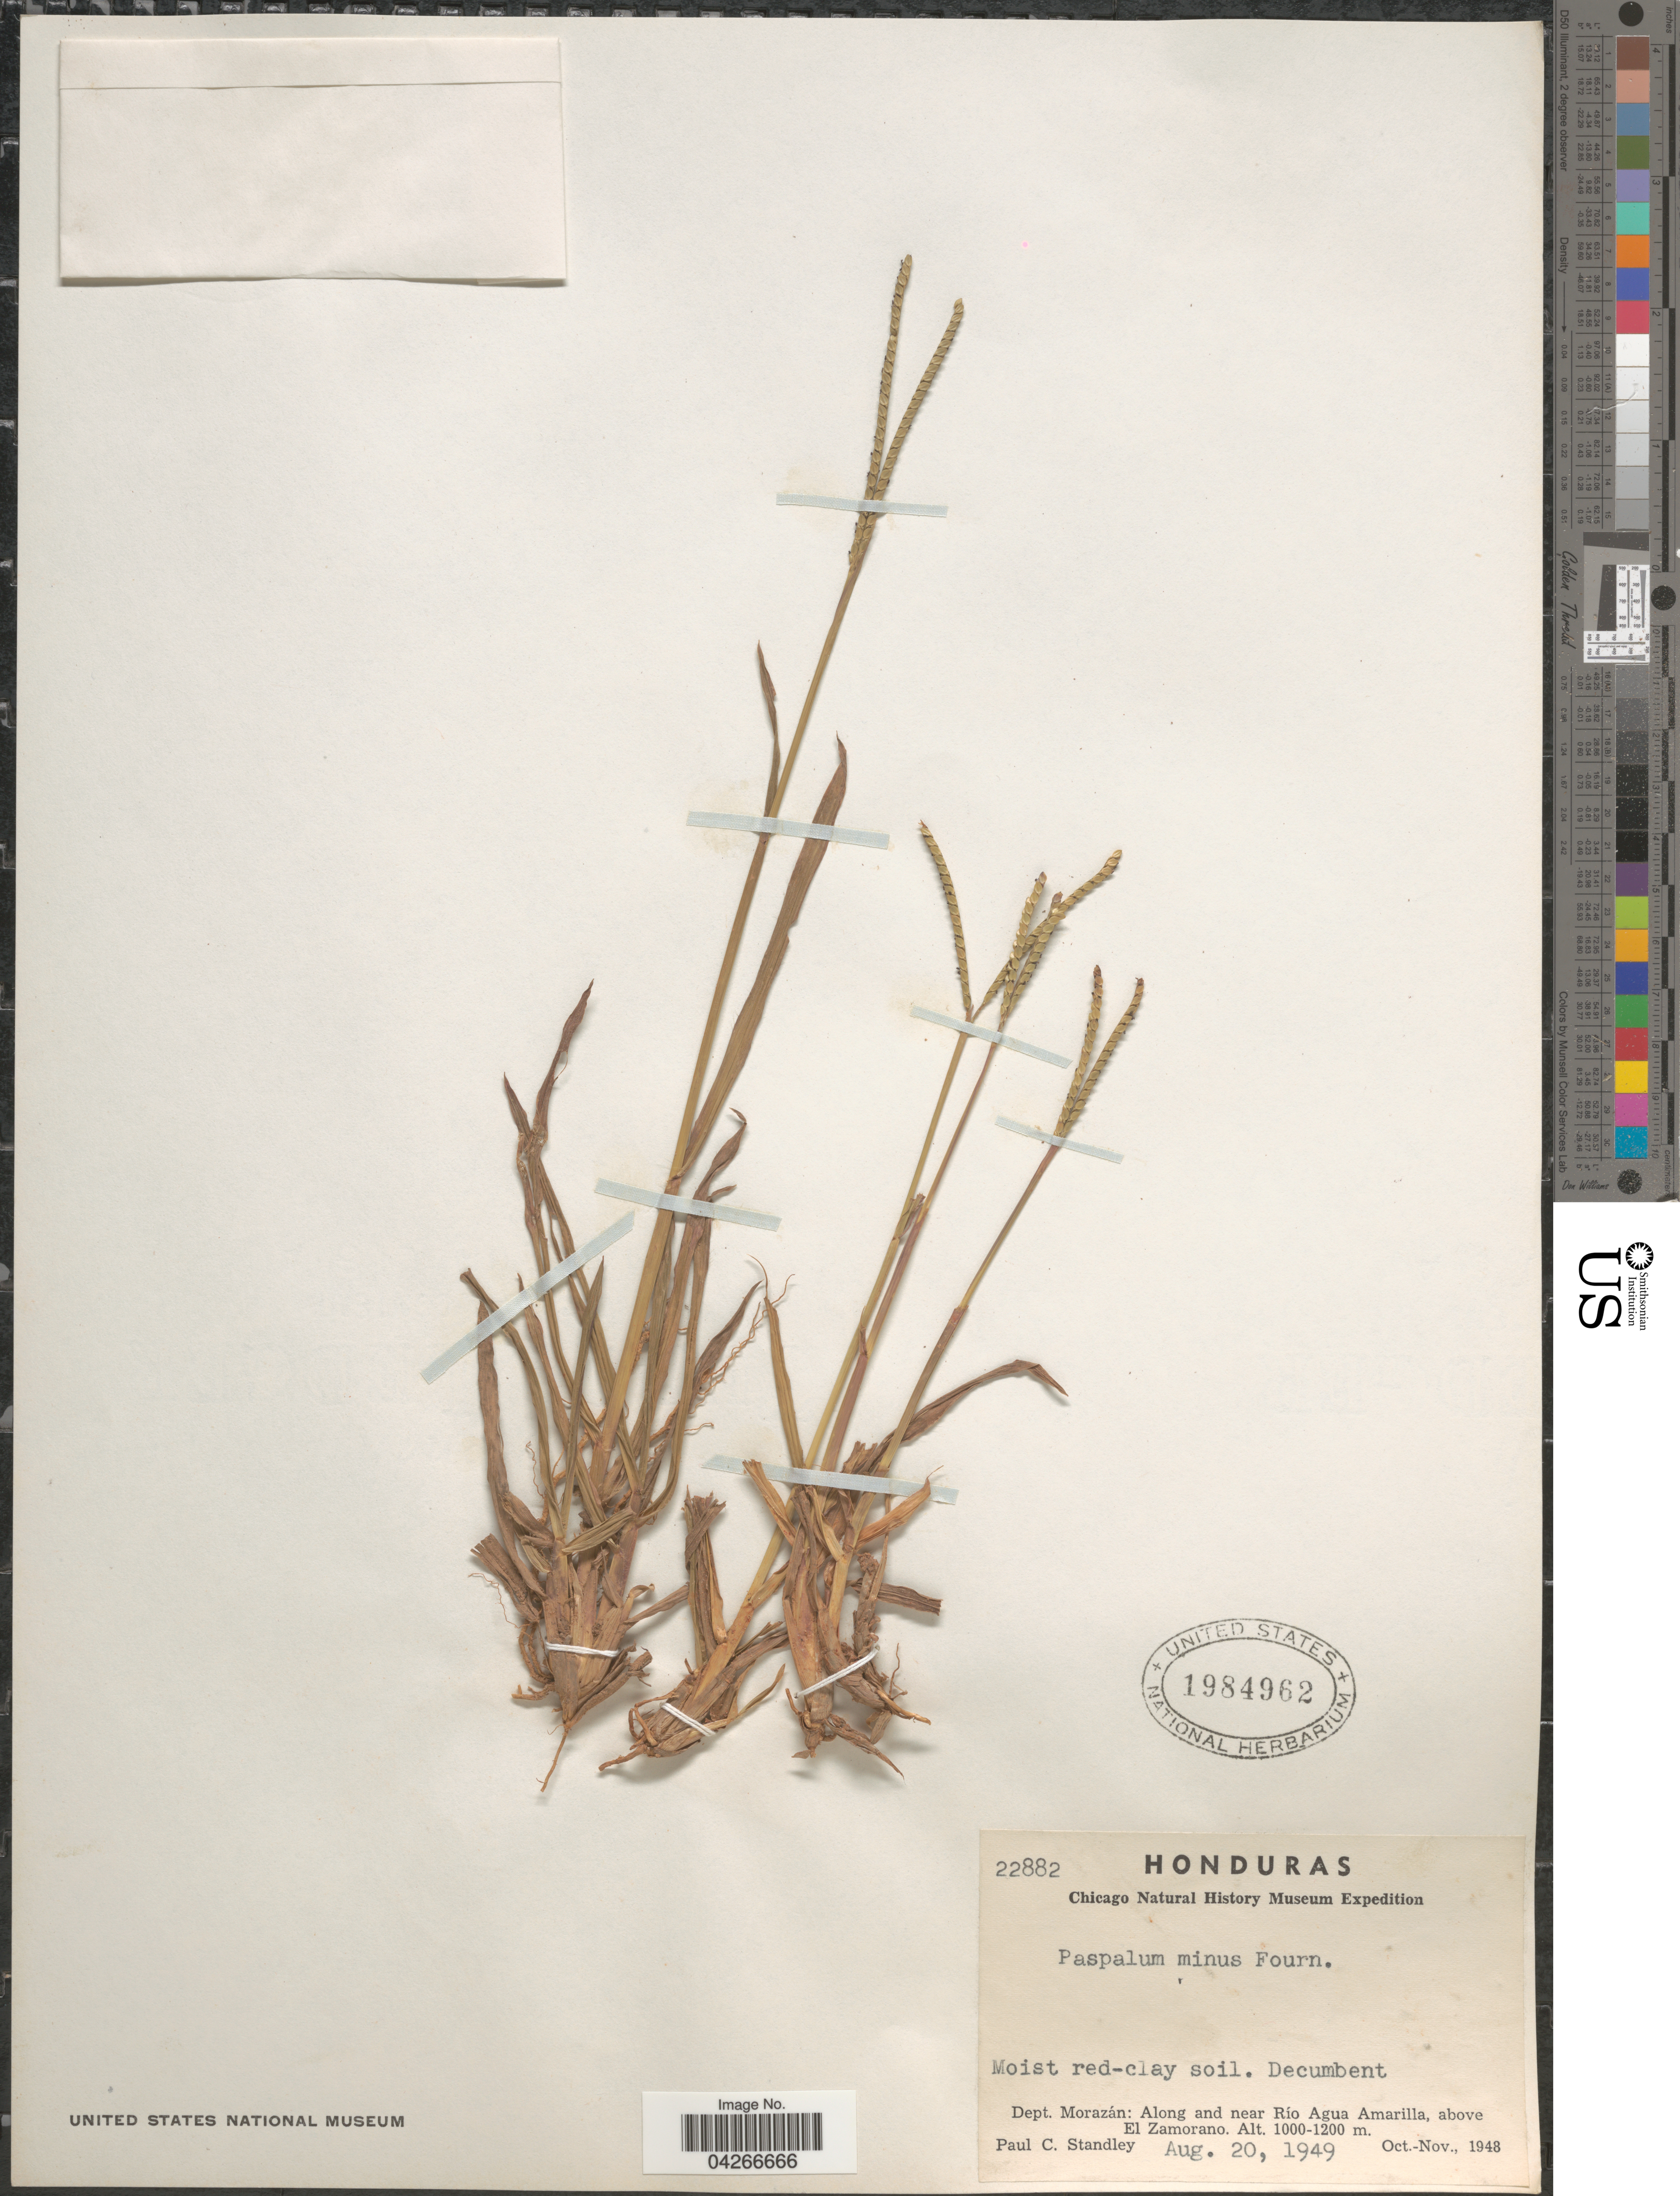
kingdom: Plantae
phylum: Tracheophyta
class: Liliopsida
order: Poales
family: Poaceae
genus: Paspalum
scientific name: Paspalum minus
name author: E. Fourn.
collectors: P. C. Standley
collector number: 22882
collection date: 1949-08-20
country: Honduras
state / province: Fco. Morazán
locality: Chicago Natural History Museum Expedition. Dept. Morazán: Along and near Río Agua Amarilla, above El Zamorano.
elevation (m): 1000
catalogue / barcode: US 1984962